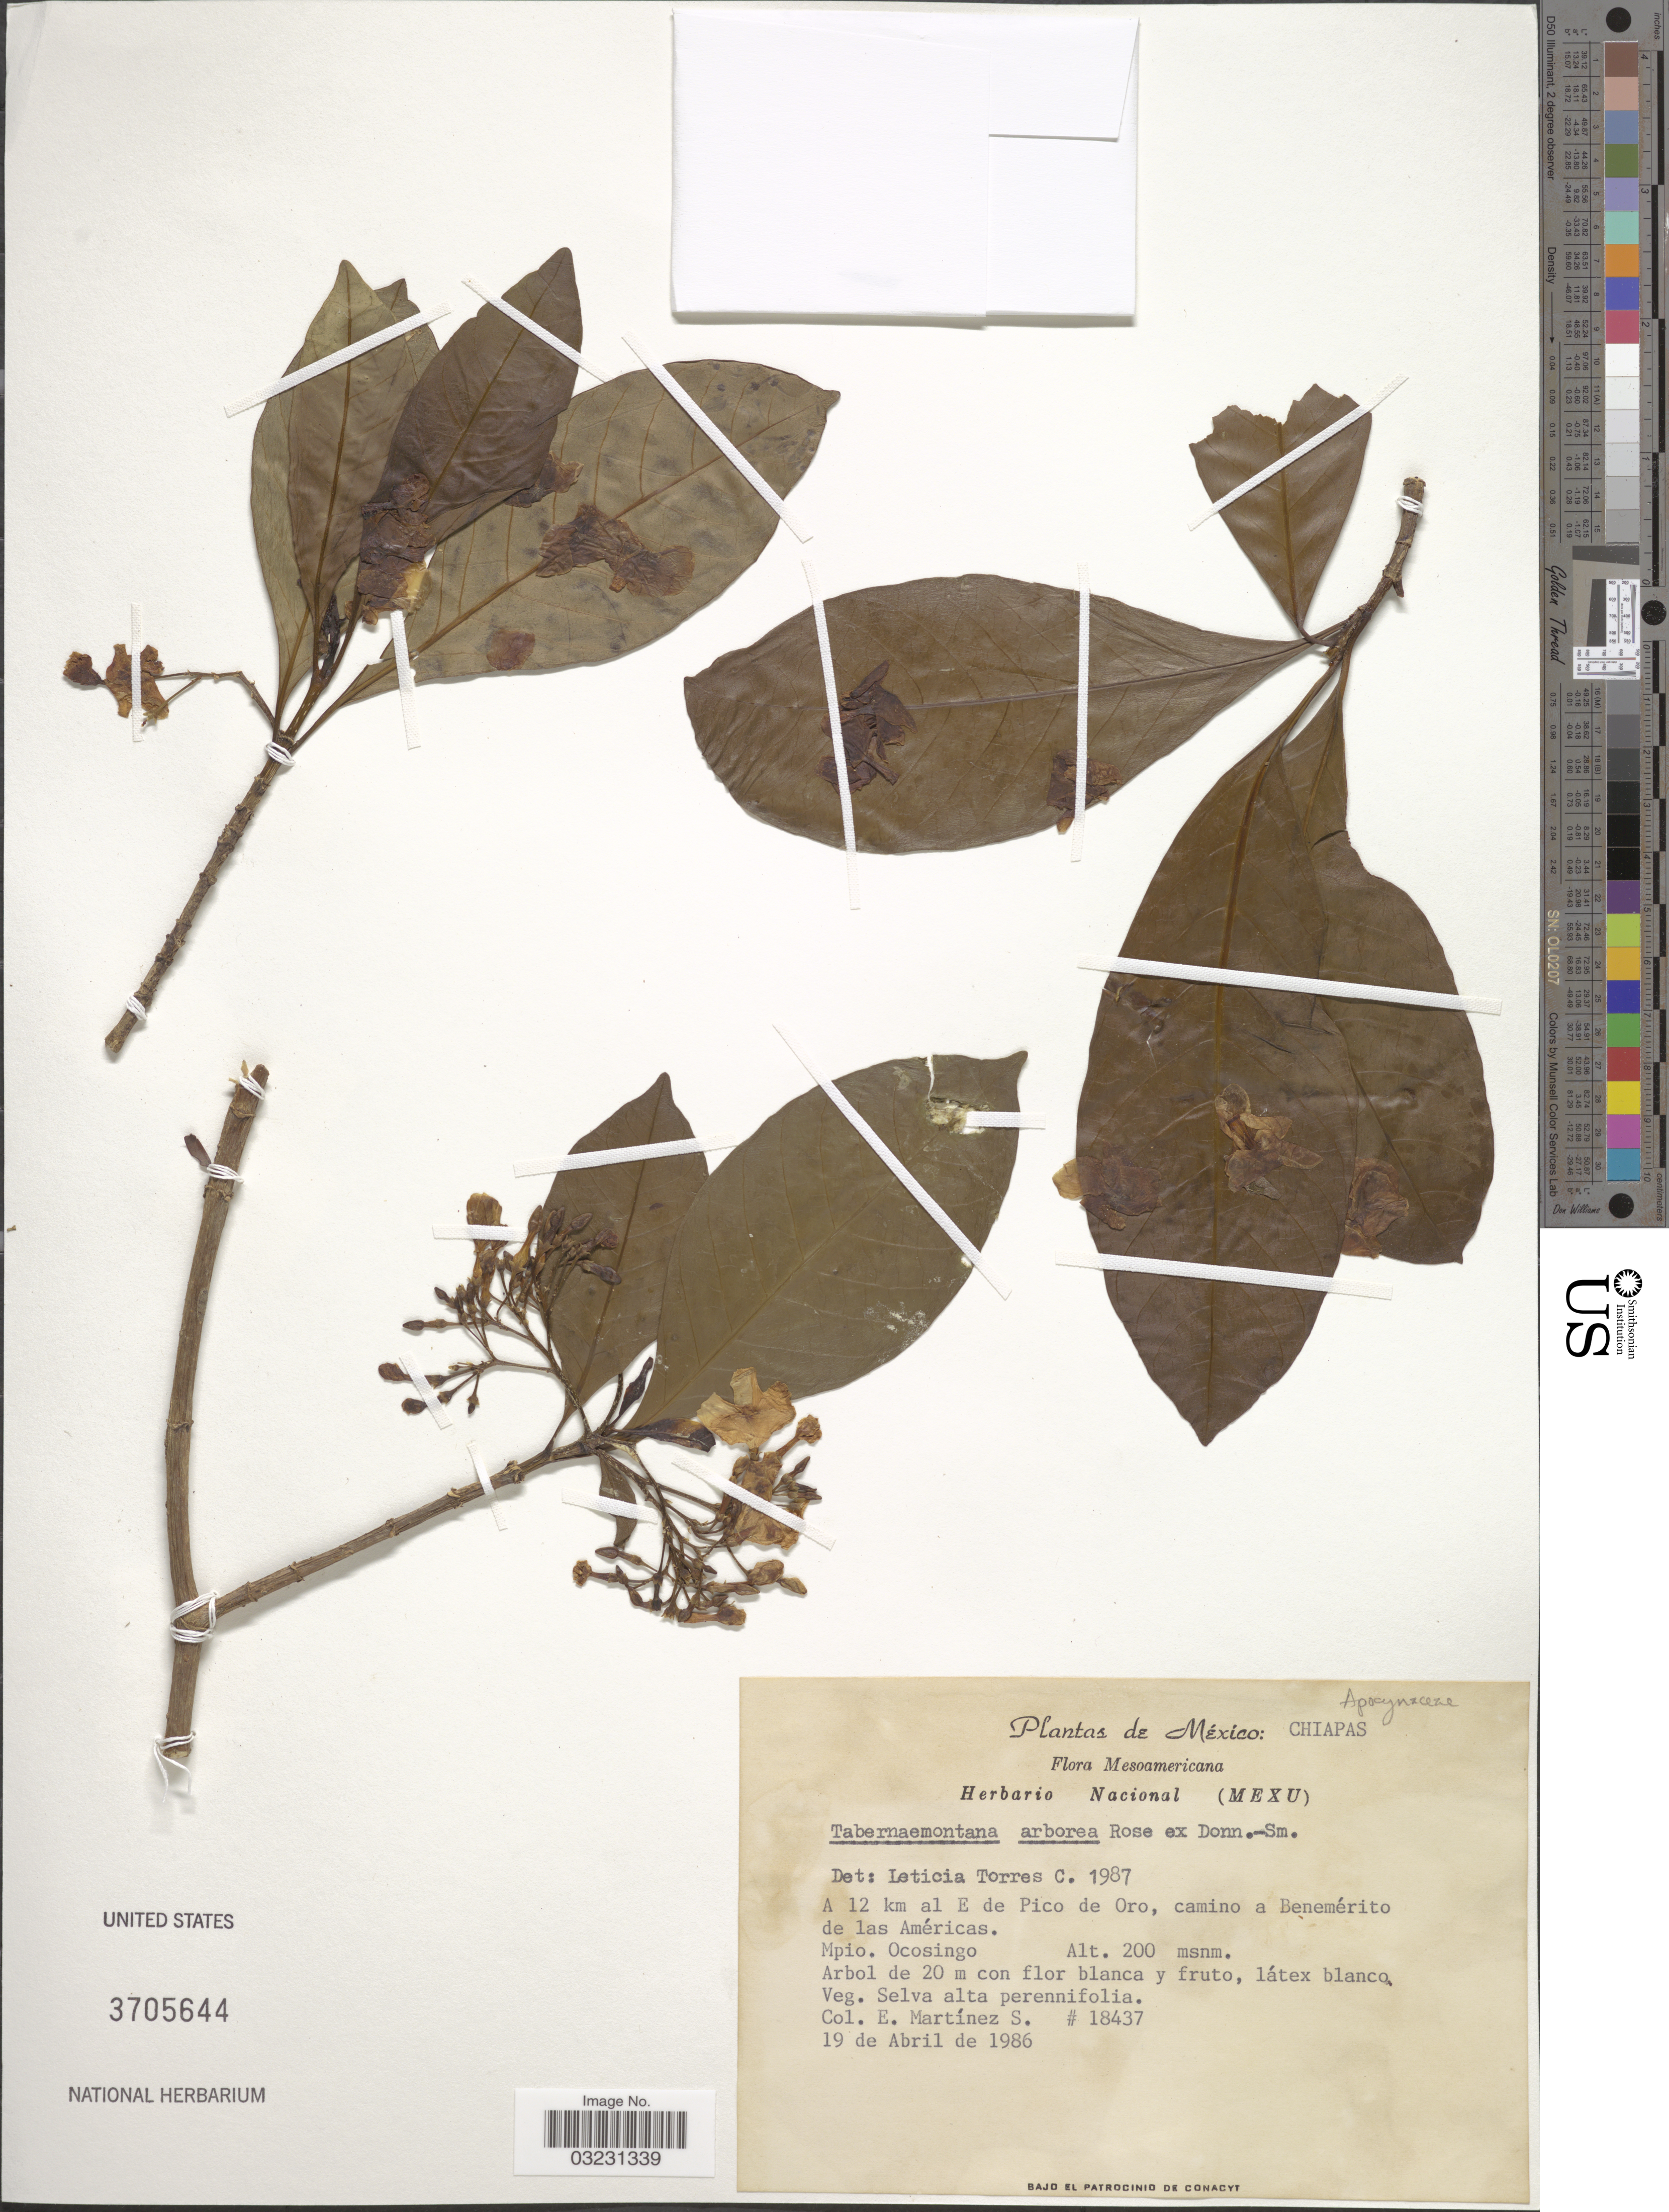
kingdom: Plantae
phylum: Tracheophyta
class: Magnoliopsida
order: Gentianales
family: Apocynaceae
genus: Tabernaemontana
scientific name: Tabernaemontana arborea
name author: Rose in Donn. Sm.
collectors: E. M. Martínez S.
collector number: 18437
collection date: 1986-04-19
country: Mexico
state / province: Chiapas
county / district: Ocosingo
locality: A 12 km al E de Pico de Oro, camino a Benemérito de las Américas. Mpio. Ocosingo.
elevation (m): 200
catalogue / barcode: US 3705644